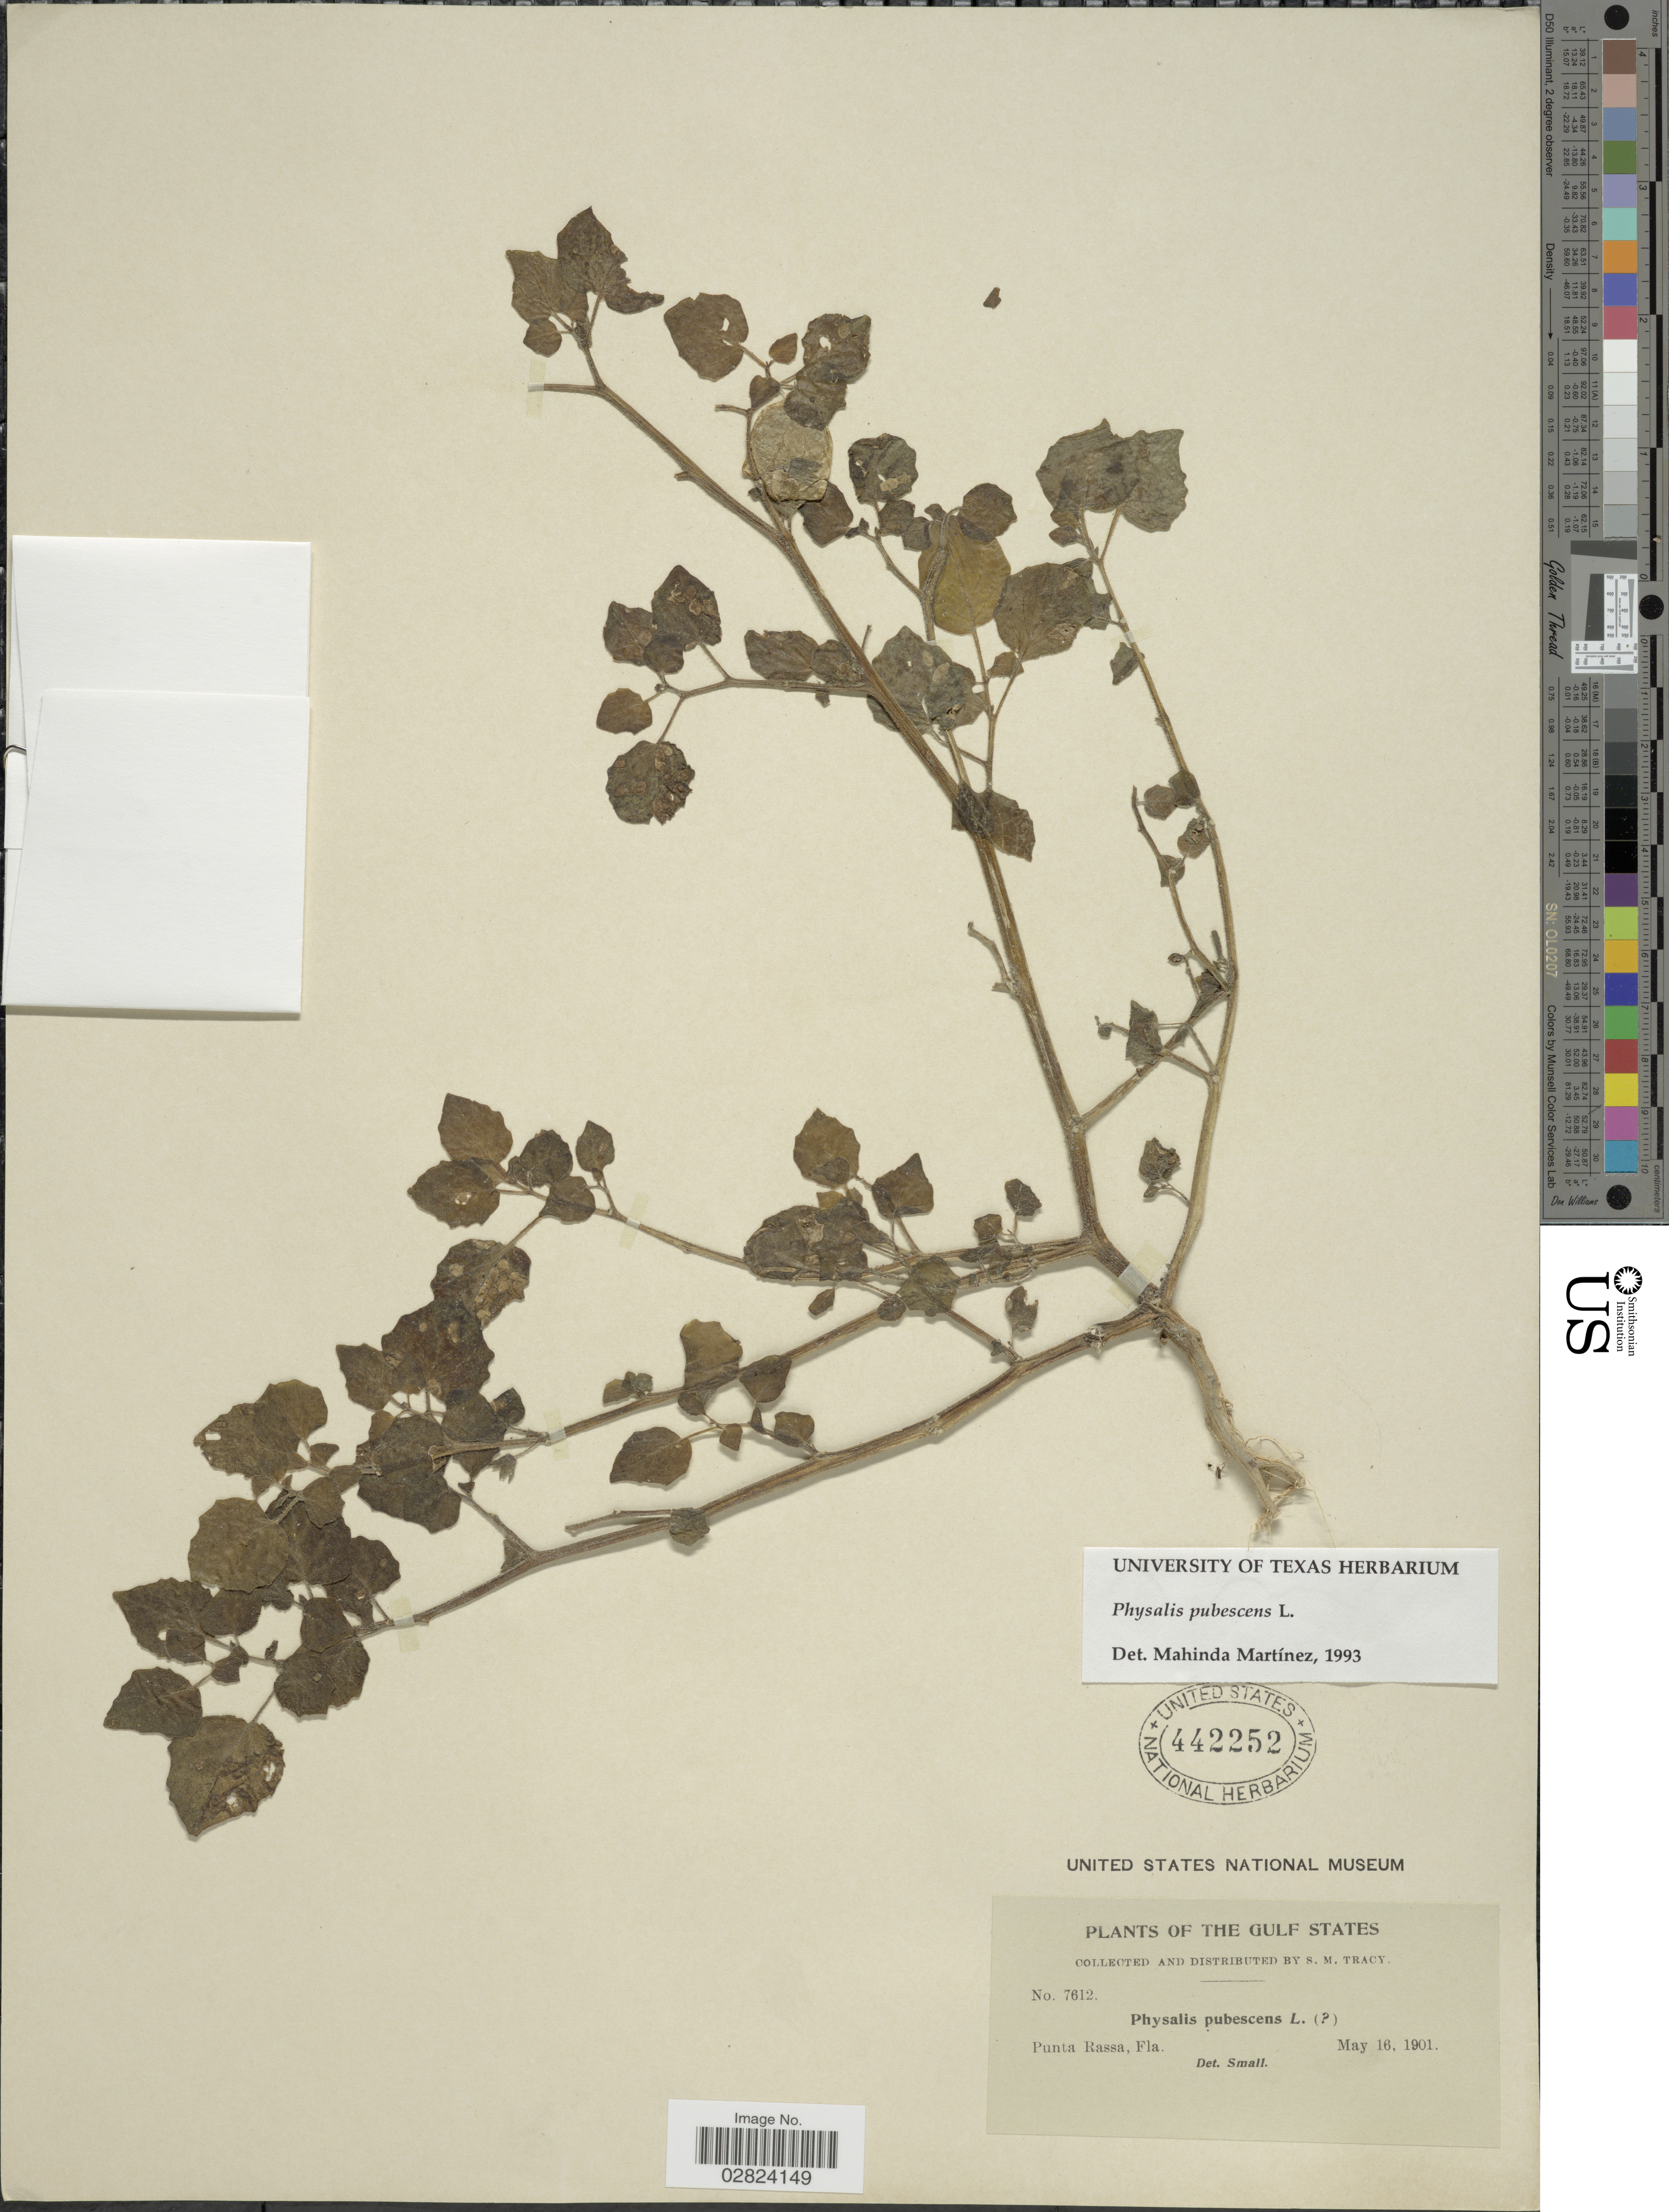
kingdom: Plantae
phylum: Tracheophyta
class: Magnoliopsida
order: Solanales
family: Solanaceae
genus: Physalis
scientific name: Physalis pubescens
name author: L.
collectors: S. M. Tracy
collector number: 7612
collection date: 1901-05-16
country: United States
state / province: Florida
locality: The Gulf States. Punta Rassa.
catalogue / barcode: US 442252